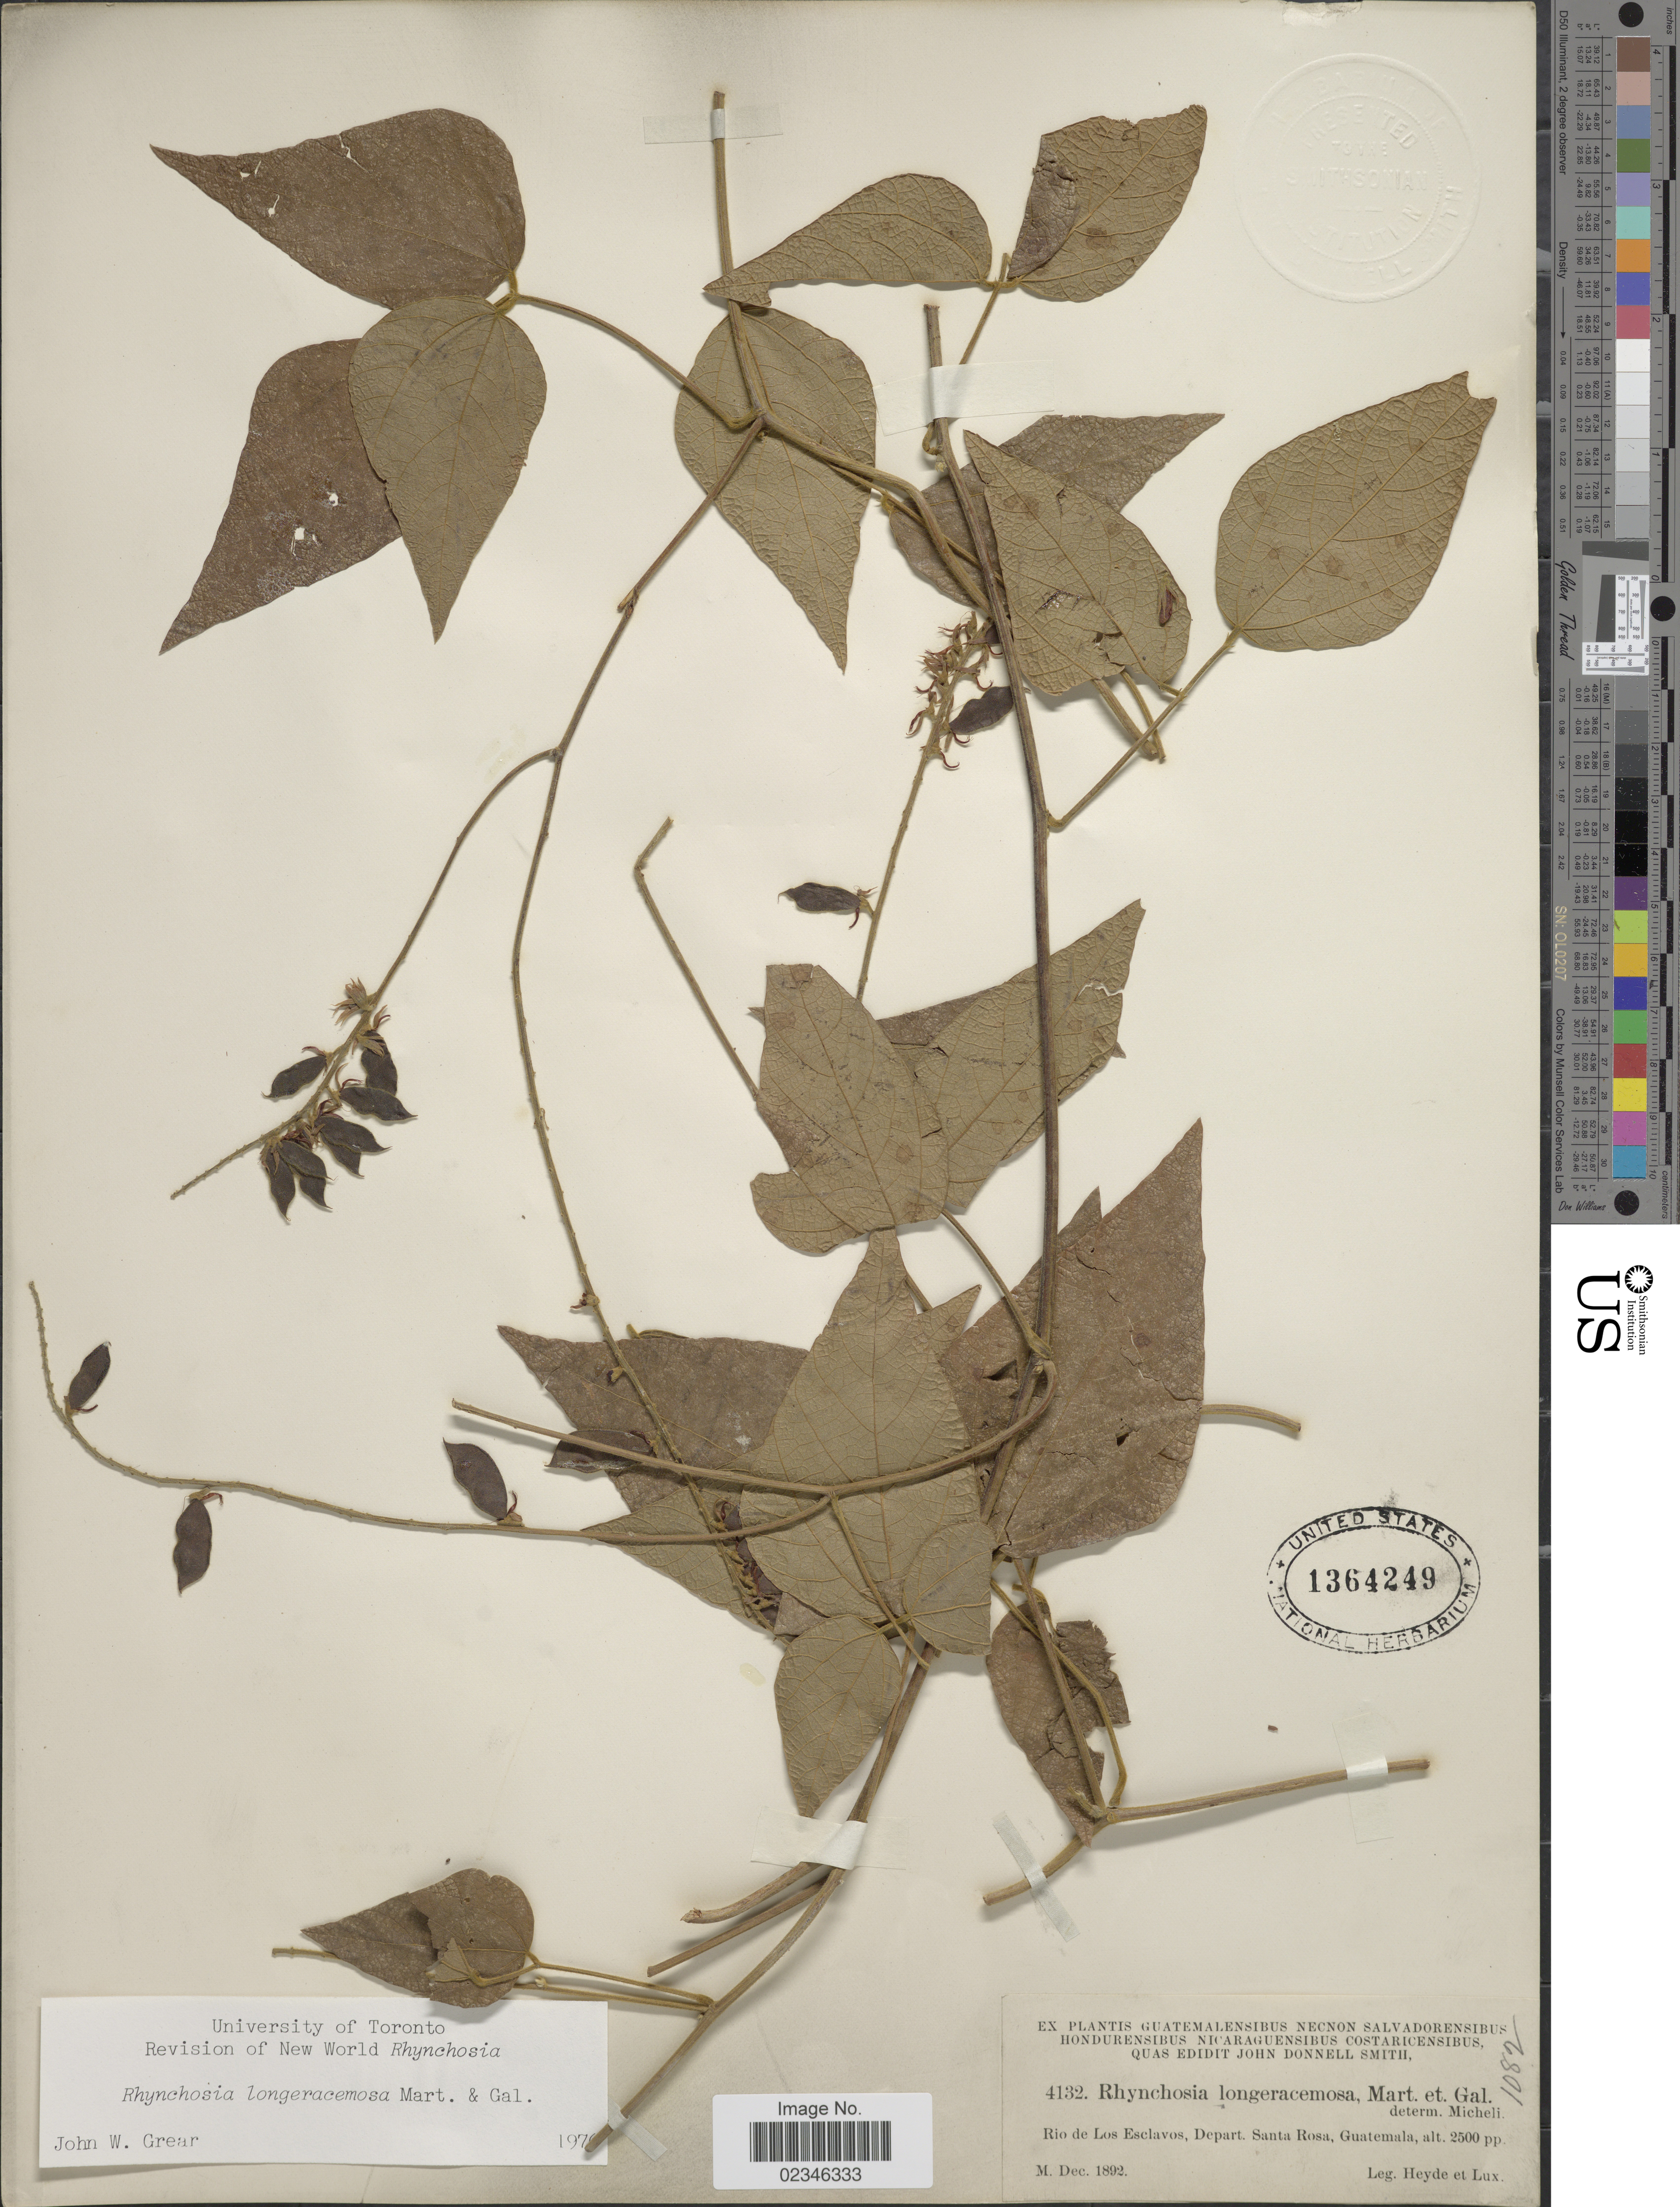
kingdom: Plantae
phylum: Tracheophyta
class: Magnoliopsida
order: Fabales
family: Fabaceae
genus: Rhynchosia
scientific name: Rhynchosia longeracemosa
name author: M. Martens & Galeotti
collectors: Heyde & Lux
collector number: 4132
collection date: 1892-12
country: Guatemala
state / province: Santa Rosa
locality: Rio de Los Esclavos, Depart. Santa Rosa, Guatemala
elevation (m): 762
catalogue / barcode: US 1364249